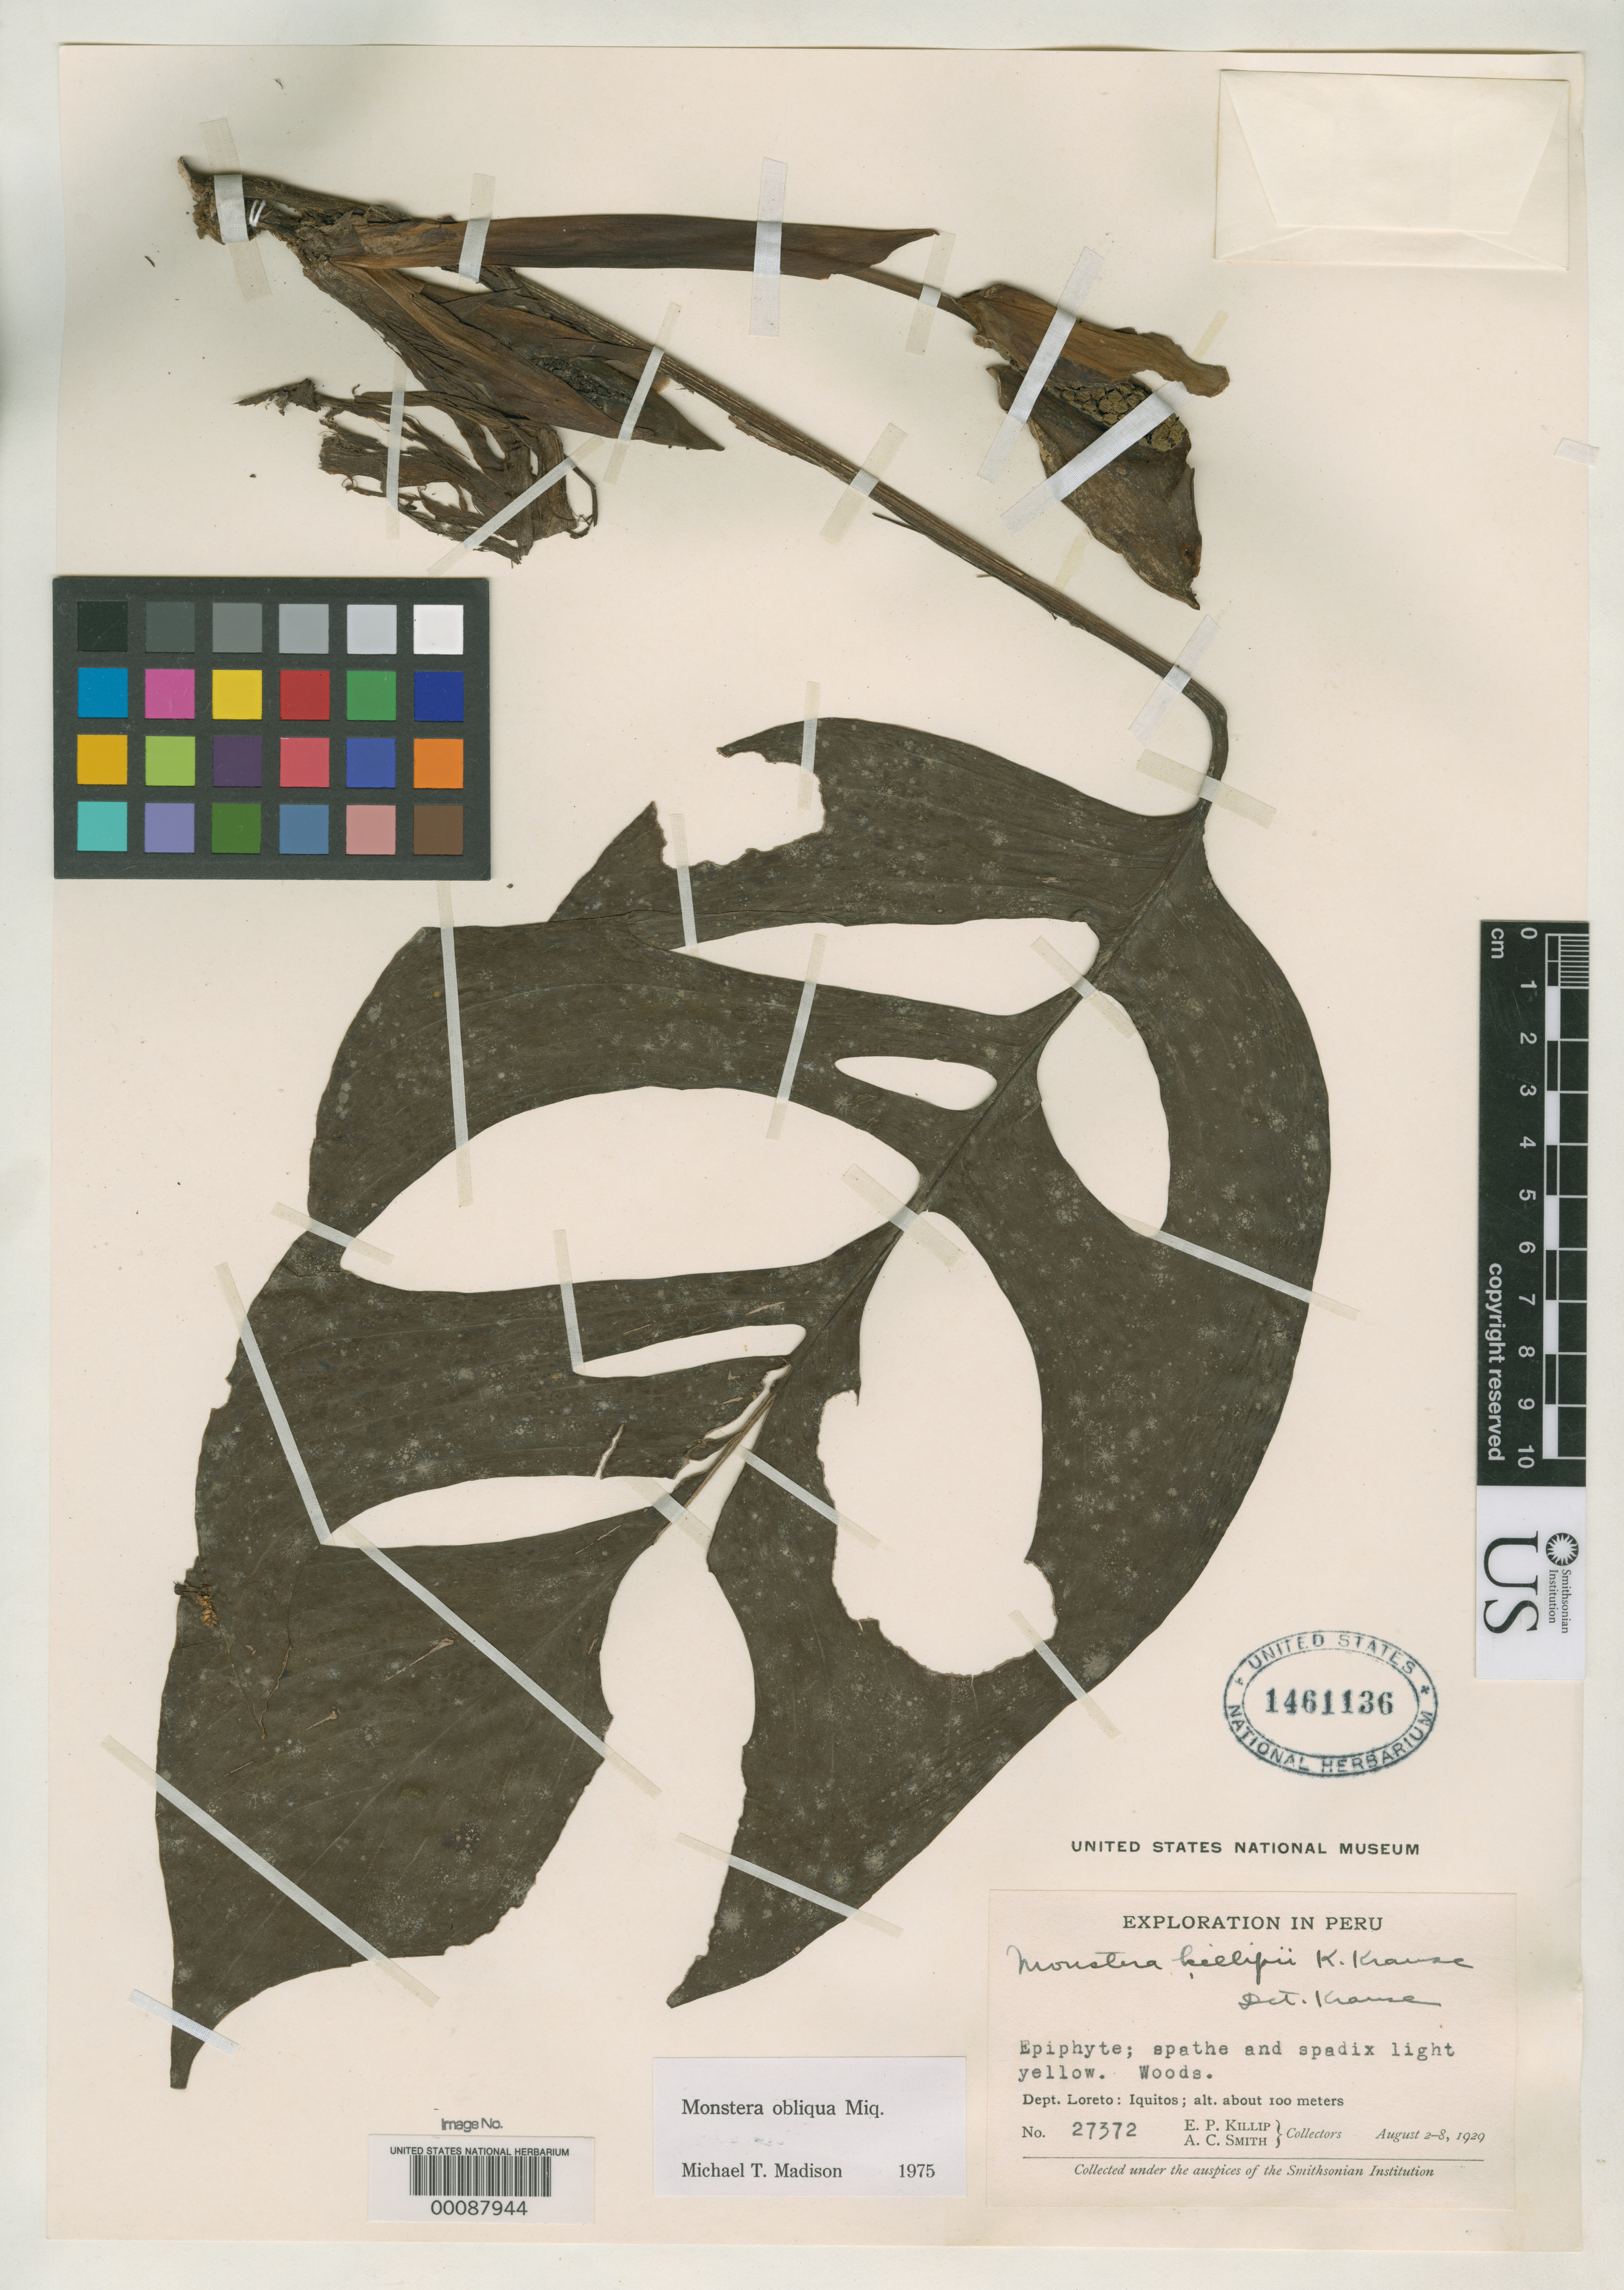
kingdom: Plantae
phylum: Tracheophyta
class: Liliopsida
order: Alismatales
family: Araceae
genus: Monstera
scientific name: Monstera killipii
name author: K. Krause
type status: Isotype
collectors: E. P. Killip & A. C. Smith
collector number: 27372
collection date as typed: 02 Aug 1929 to 08 Aug 1929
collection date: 1929-08-02/1929-08-08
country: Peru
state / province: Loreto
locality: Iquitos.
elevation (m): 100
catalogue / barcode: US 1461136